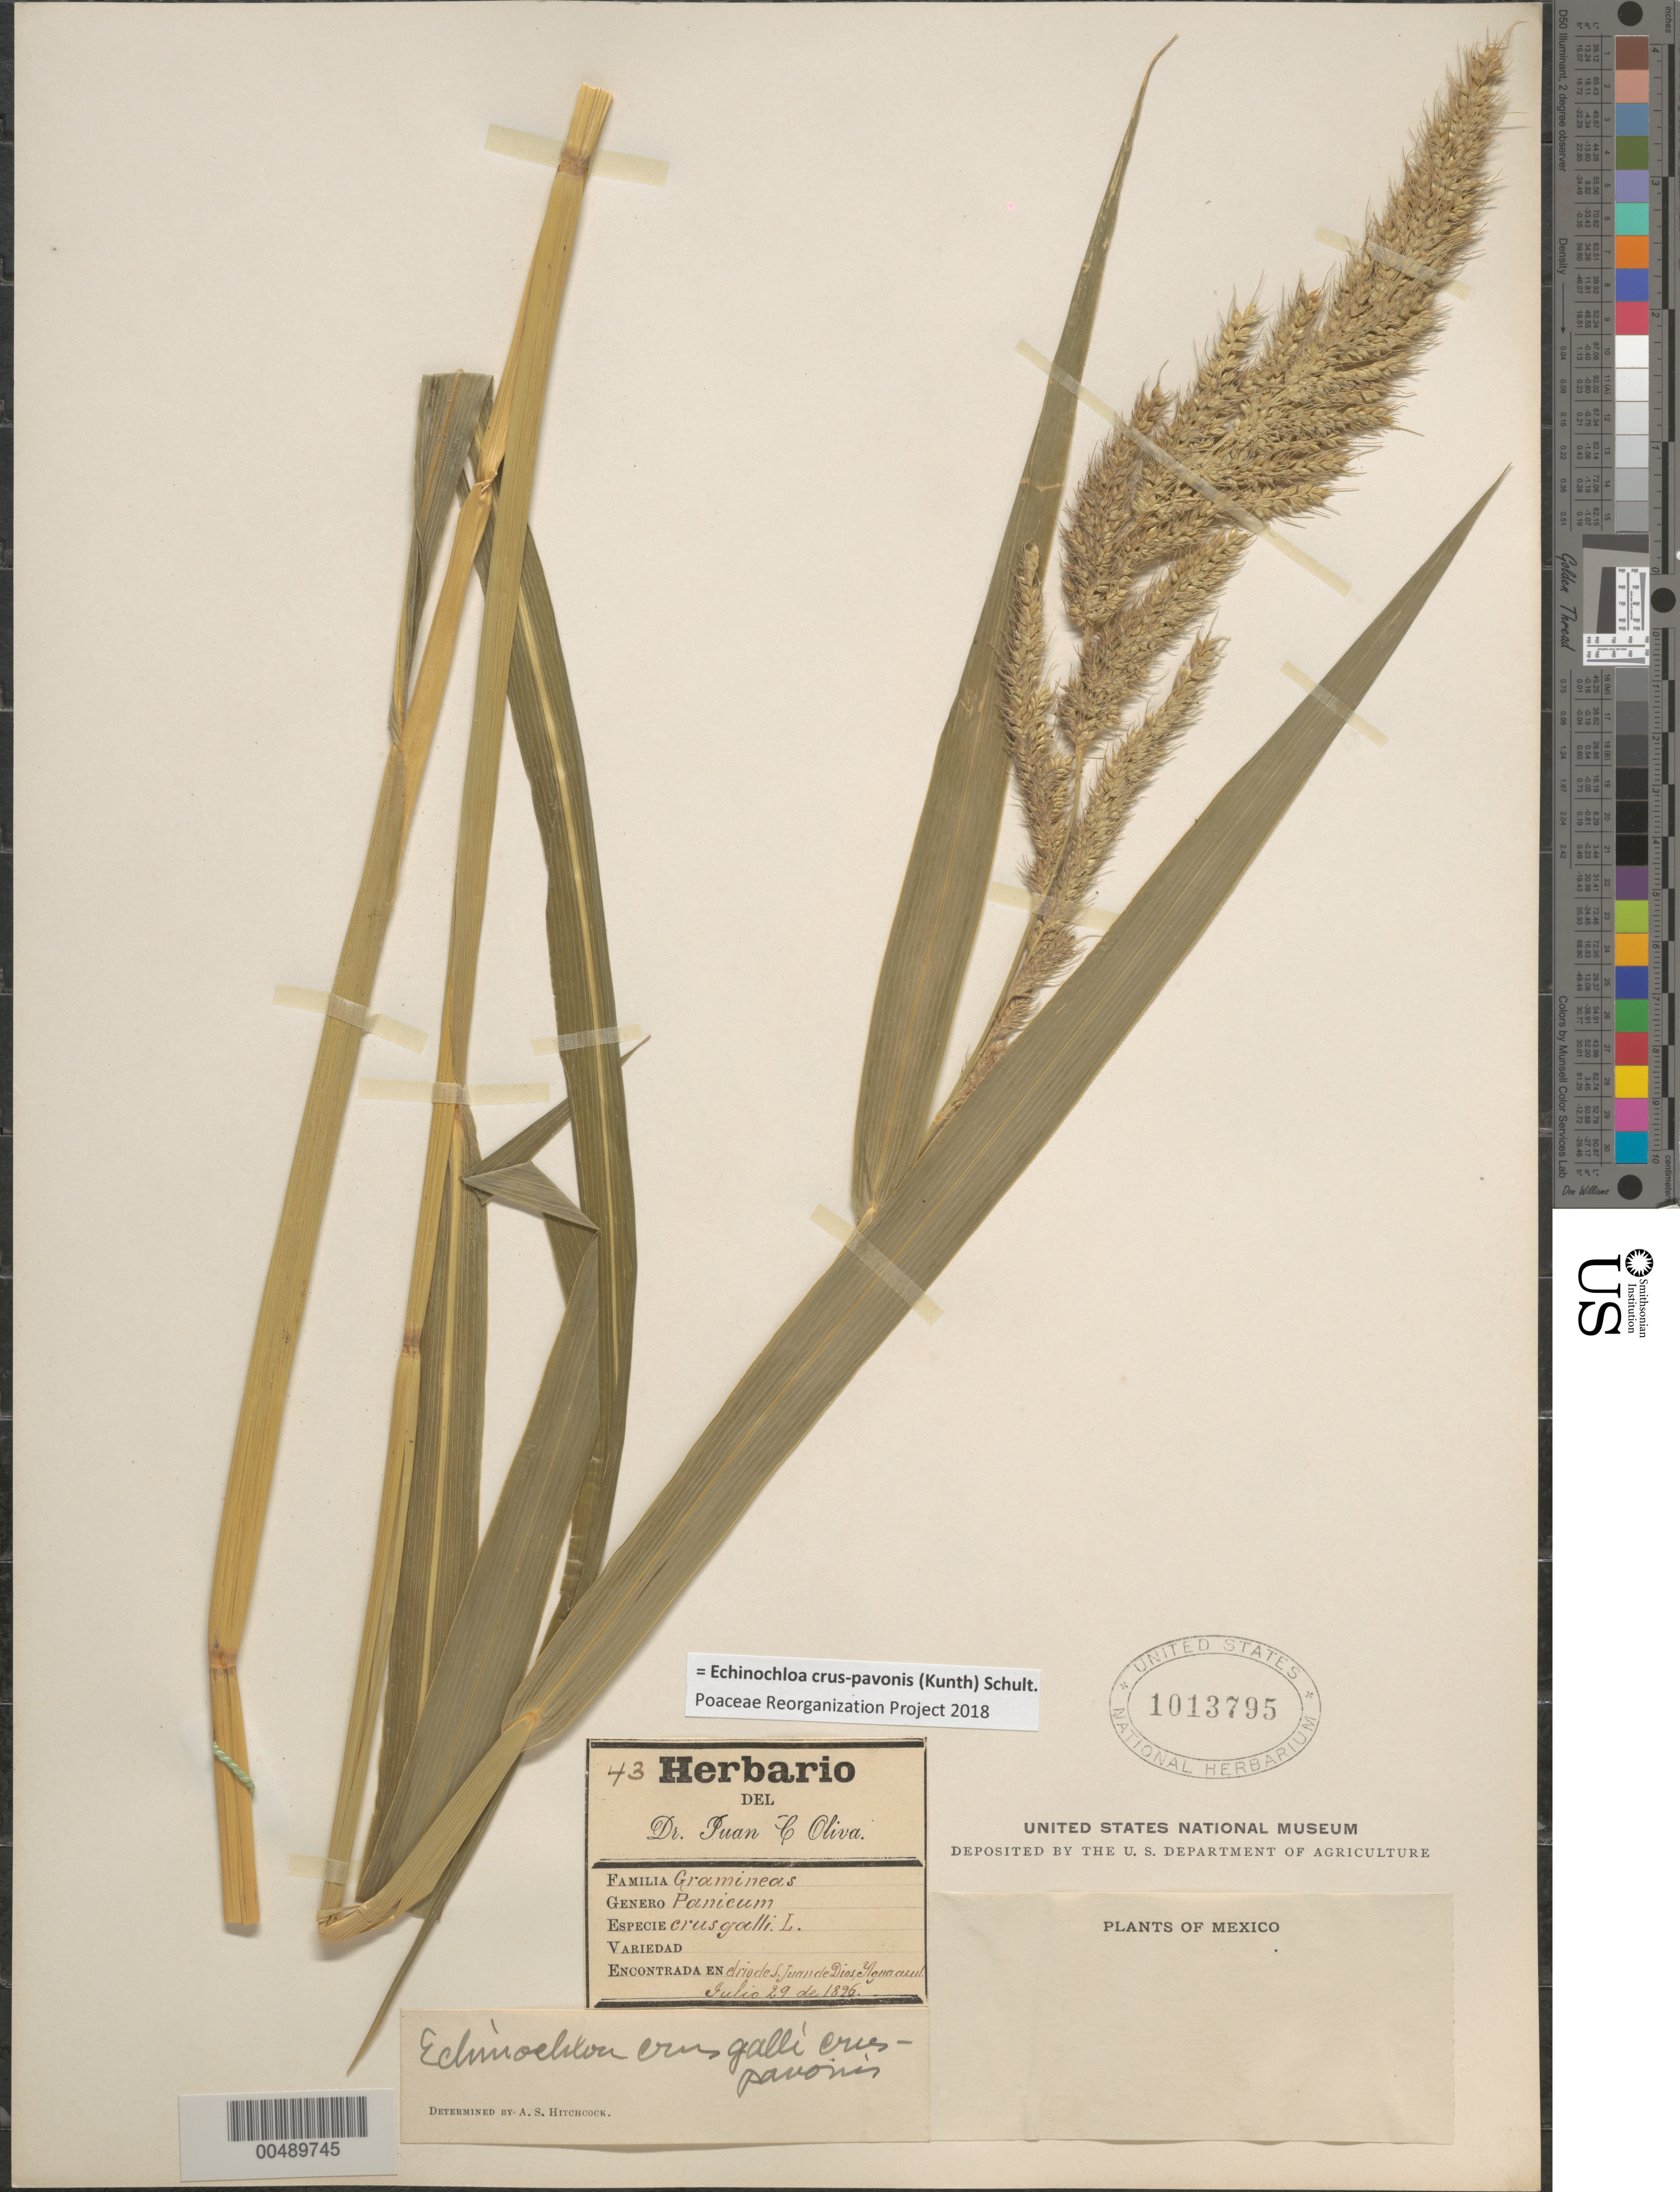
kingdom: Plantae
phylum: Tracheophyta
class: Liliopsida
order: Poales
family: Poaceae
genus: Echinochloa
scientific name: Echinochloa crus-pavonis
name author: (Kunth) Schult.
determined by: Poaceae Reorganization Project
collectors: J. C. Oliva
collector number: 43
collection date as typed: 29 Jul 1896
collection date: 1896-07-29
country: Mexico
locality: El rio de San Juan de Dios, Agua azul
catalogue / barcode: US 1013795